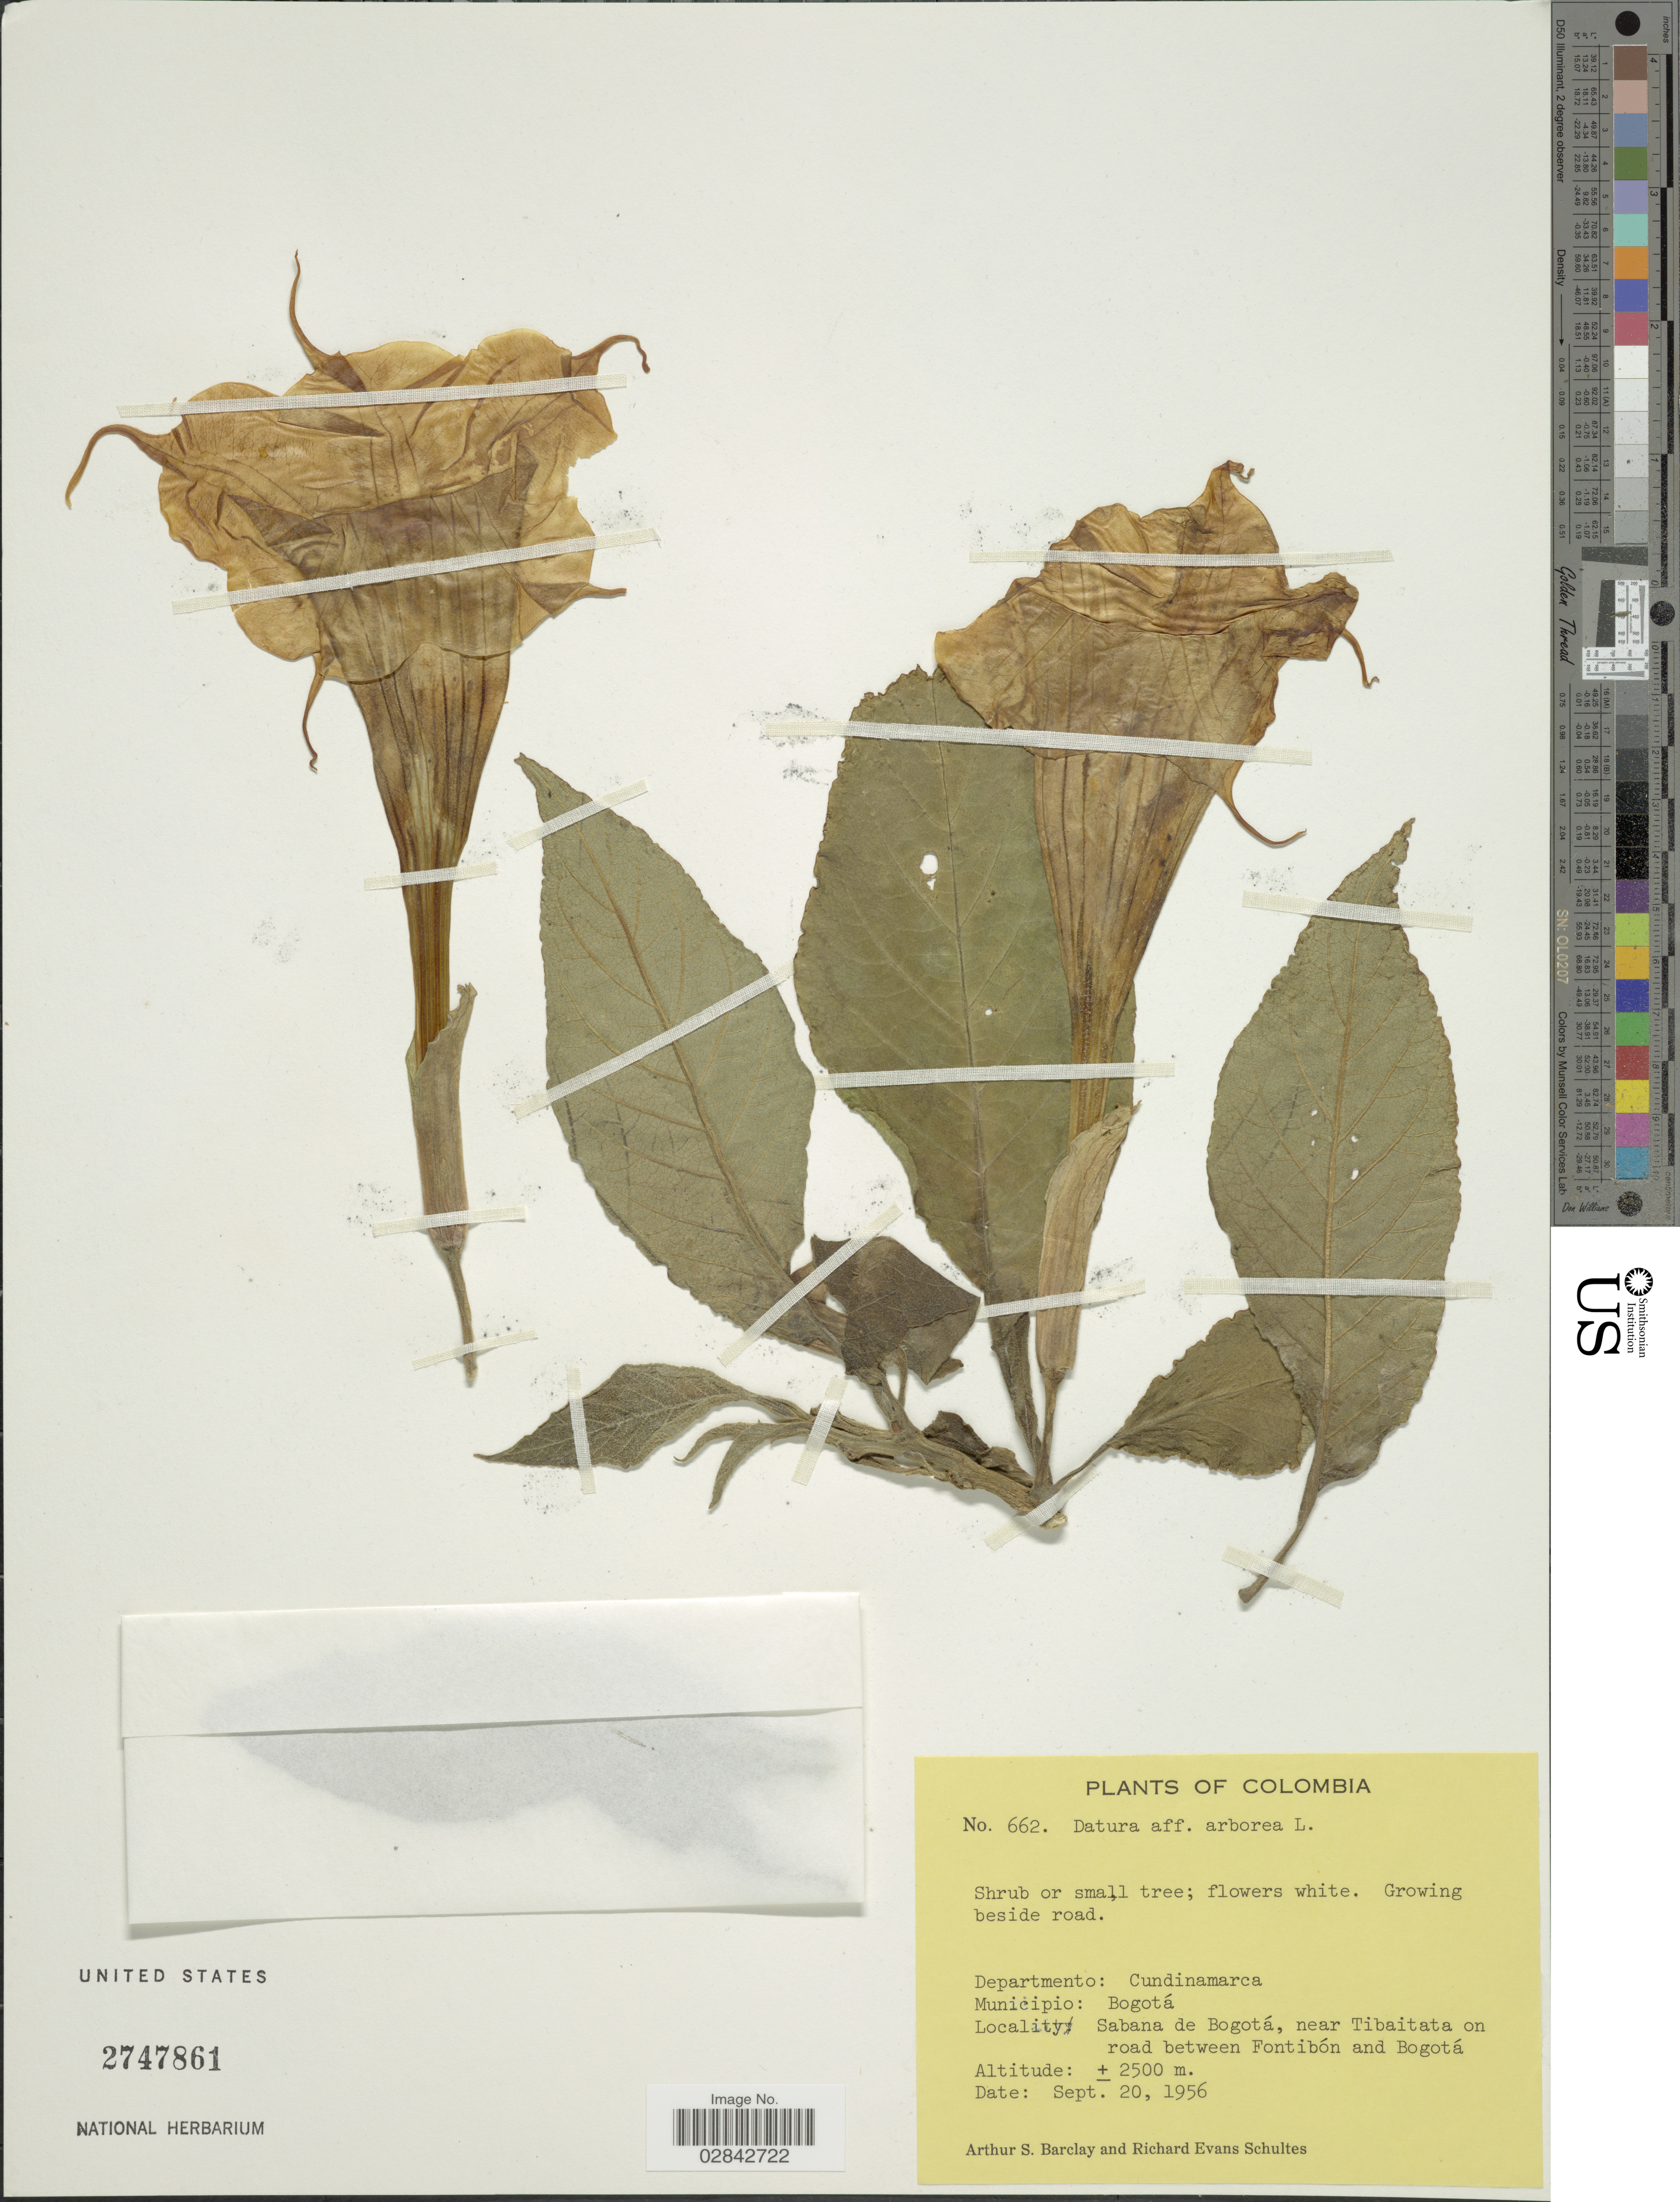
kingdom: Plantae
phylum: Tracheophyta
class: Magnoliopsida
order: Solanales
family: Solanaceae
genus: Brugmansia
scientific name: Brugmansia arborea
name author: (L.) Lagerh.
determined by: (US) Smithsonian Institution - National Museum of Natural History - Department of Botany (UNITED STATES)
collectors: A. S. Barclay & R. E. Schultes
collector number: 662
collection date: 1956-09-20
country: Colombia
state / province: Cundinamarca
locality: Departmento: Cundinamarca. Municipio: Bogotá. Sabana de Bogotá, near Tibaitata on road between Fontibón and Bogotá.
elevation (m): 2500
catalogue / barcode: US 2747861